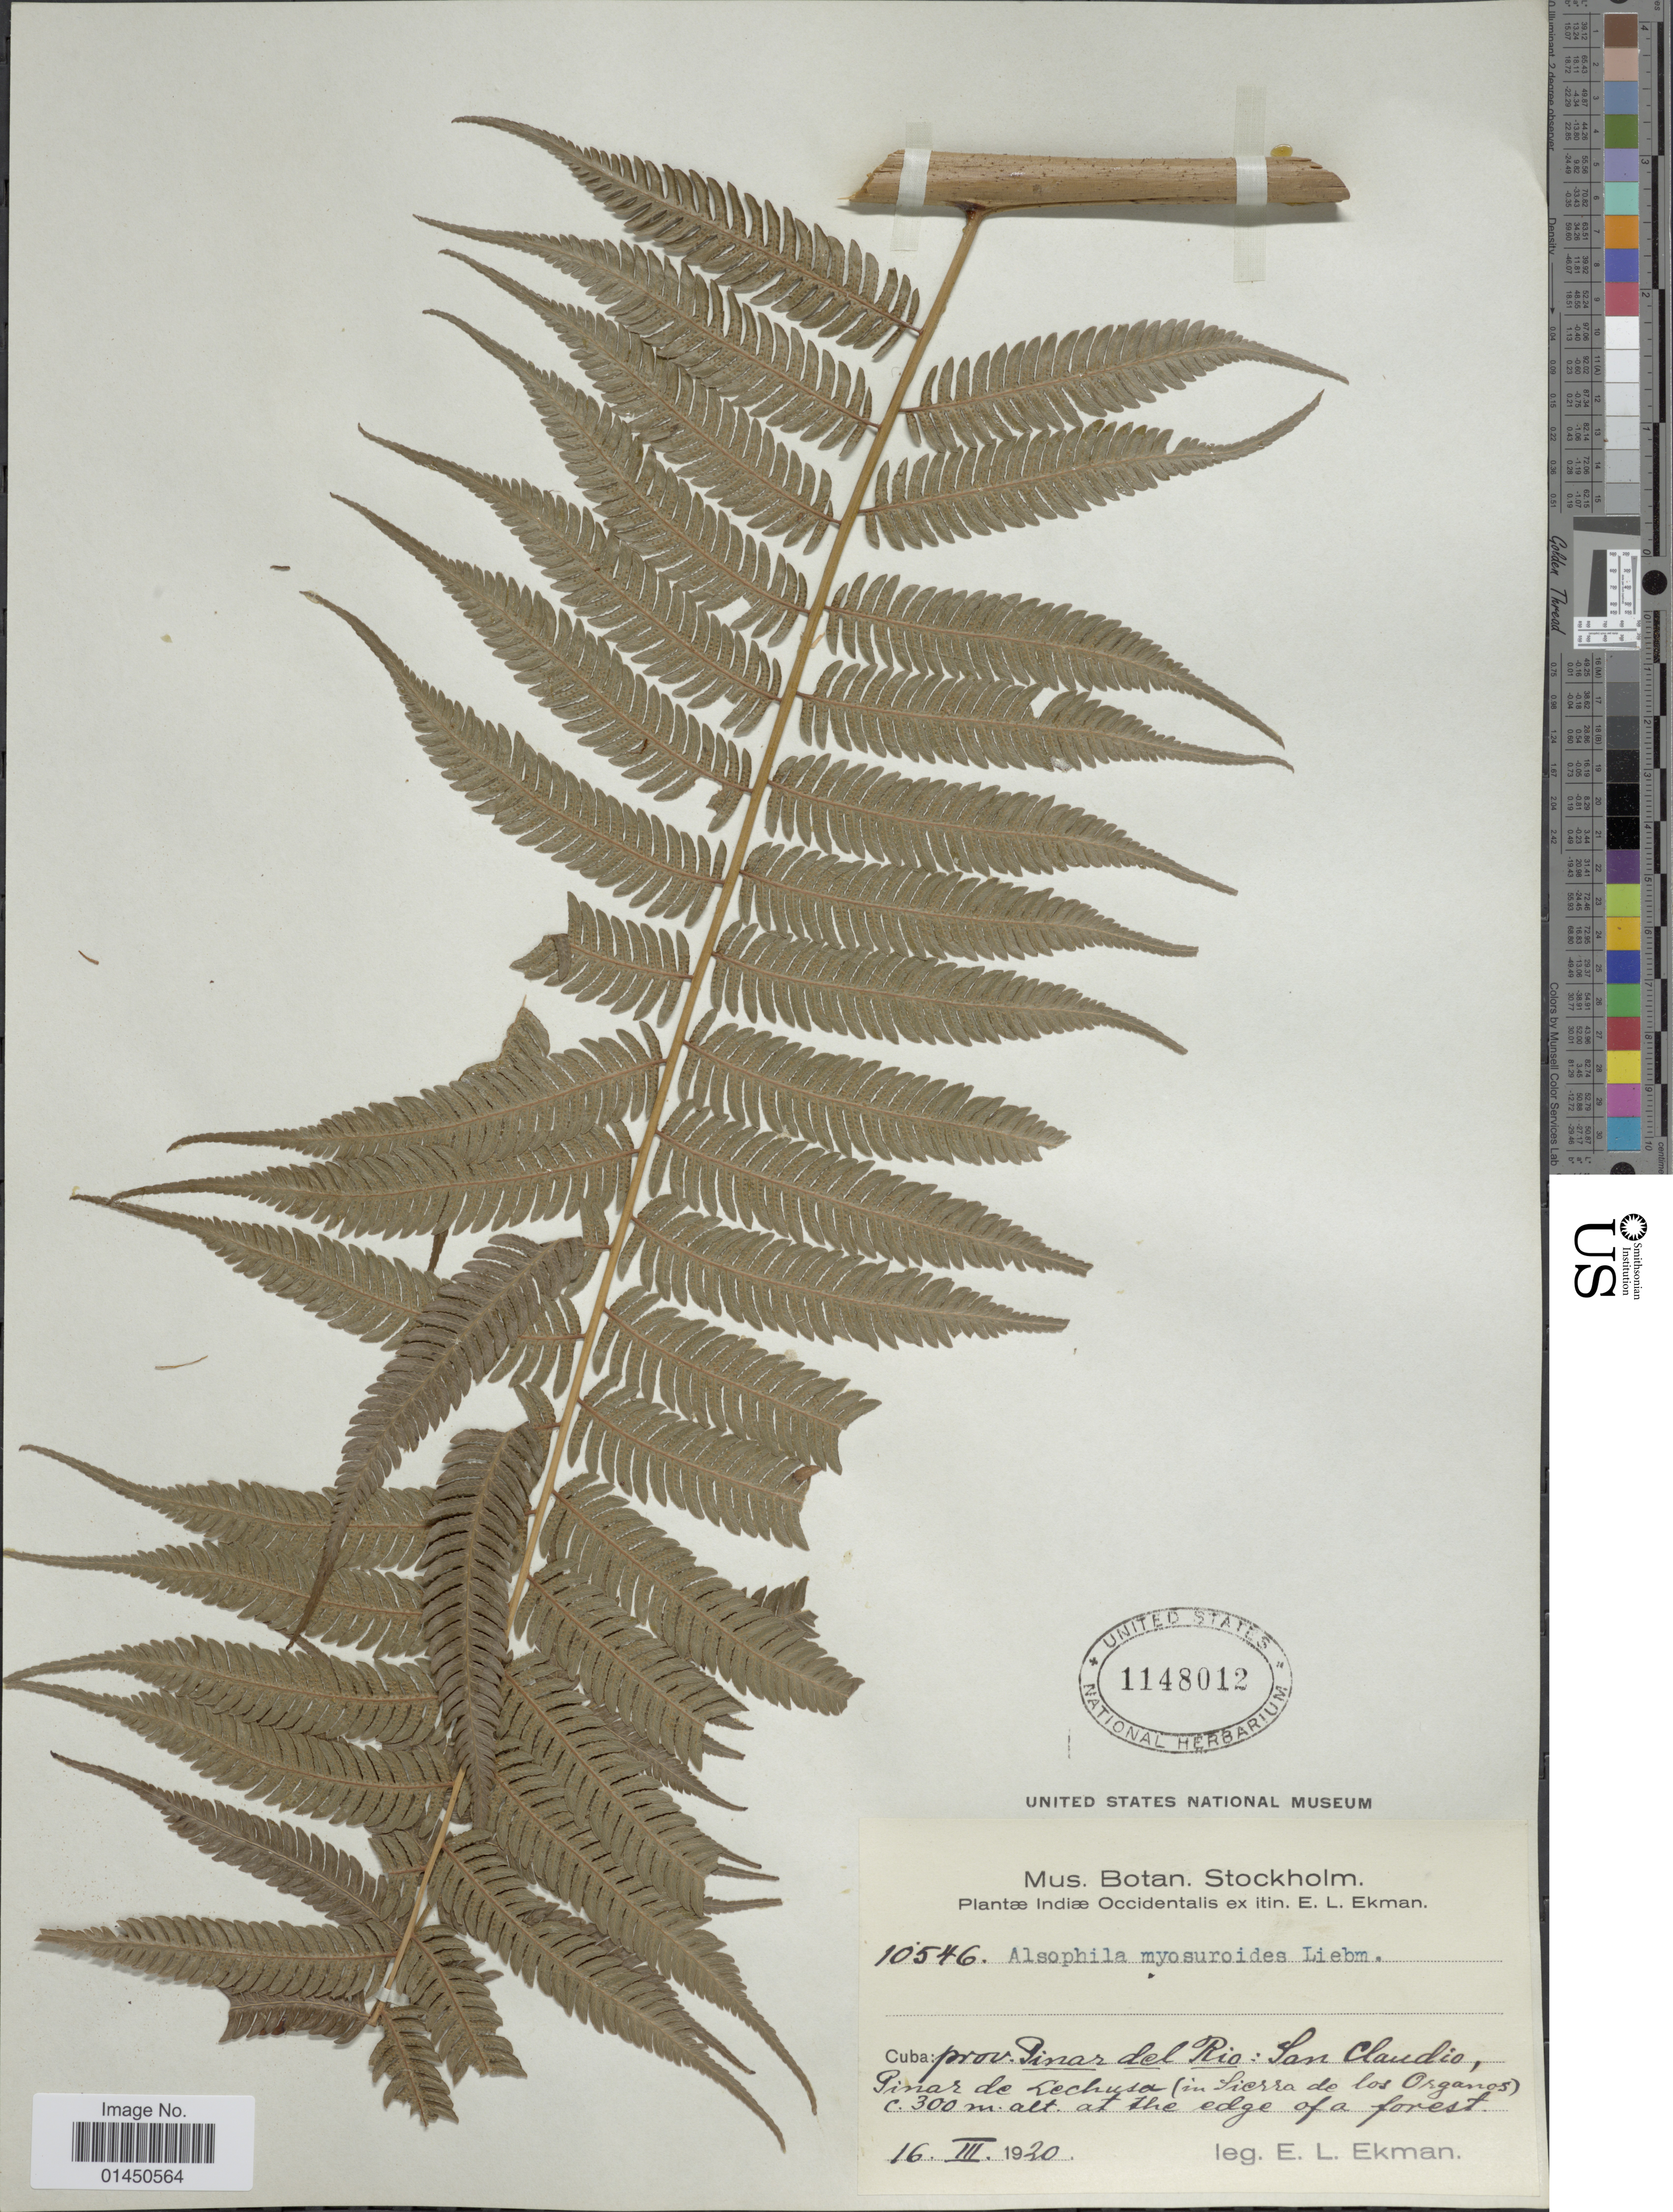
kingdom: Plantae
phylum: Tracheophyta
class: Polypodiopsida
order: Cyatheales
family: Cyatheaceae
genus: Cyathea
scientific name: Cyathea myosuriodes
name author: (Liebm.) Domin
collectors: E. L. Ekman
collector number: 10546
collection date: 1920-03-16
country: Cuba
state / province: Pinar del Río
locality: San Claudio, Pinar de Lechusa (in Sierra de los Organos at the edge of a forest), Indiae Occidentalis.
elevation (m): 300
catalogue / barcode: US 1148012